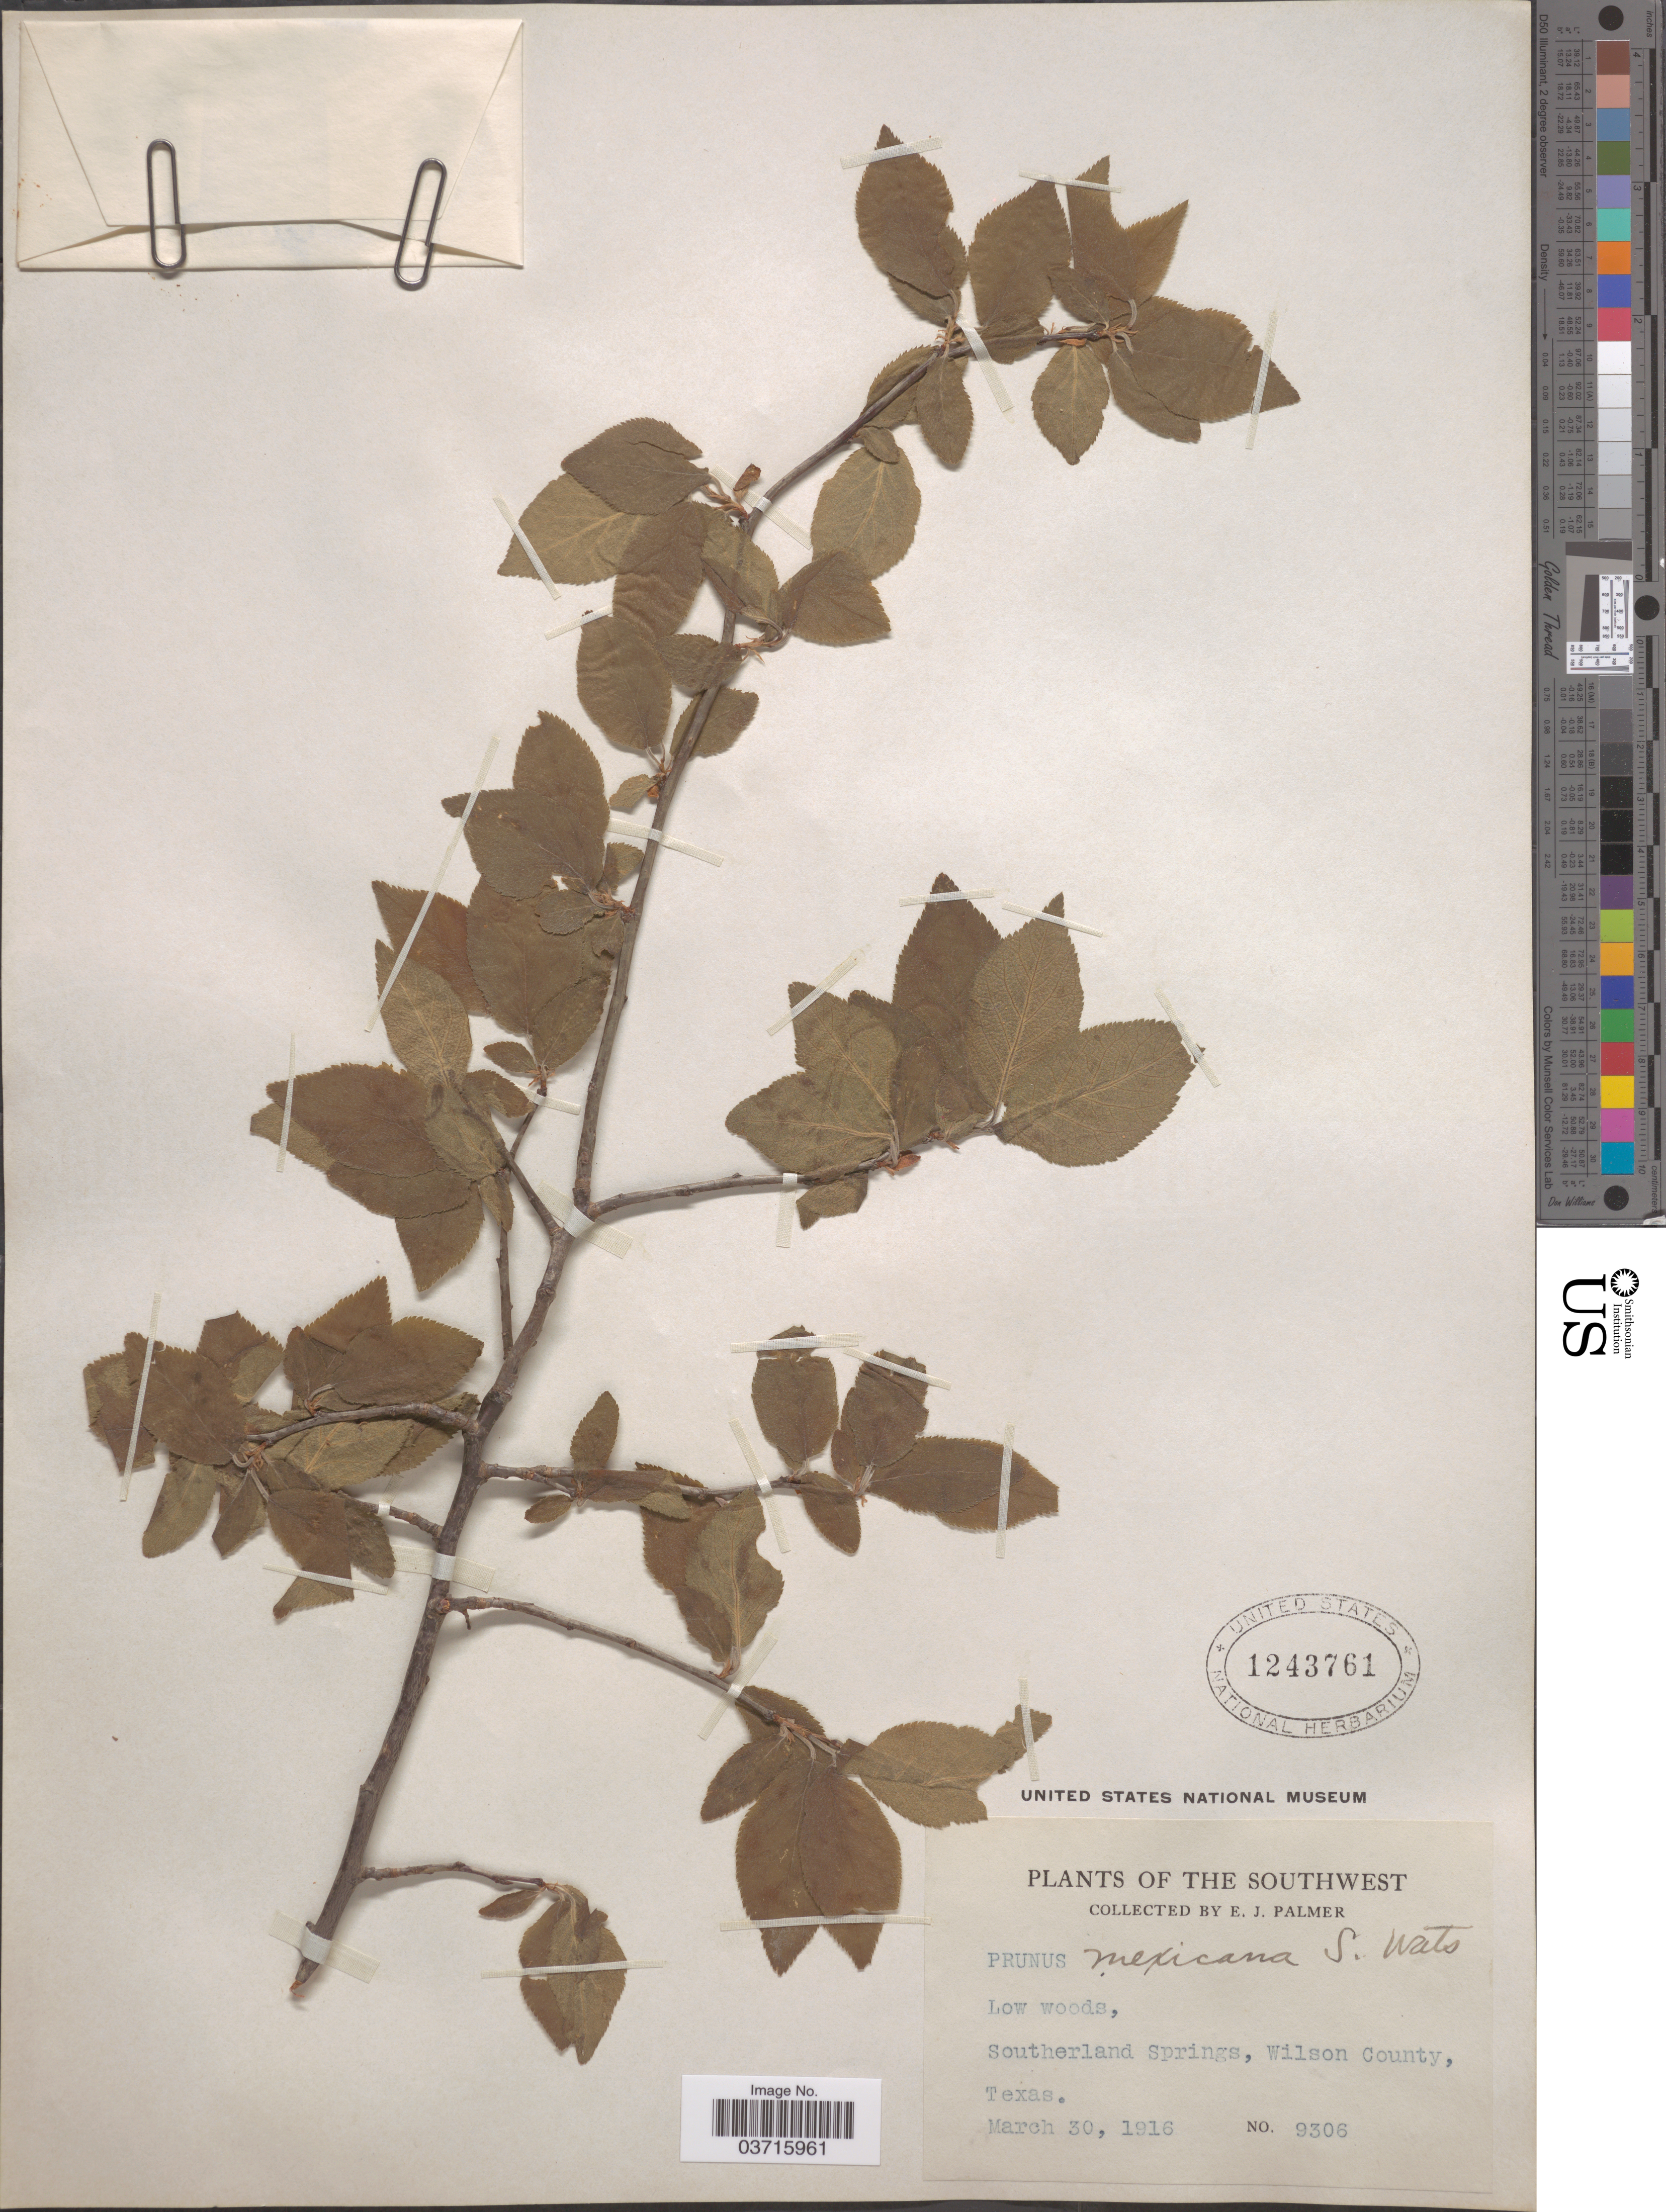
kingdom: Plantae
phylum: Tracheophyta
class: Magnoliopsida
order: Rosales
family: Rosaceae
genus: Prunus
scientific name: Prunus mexicana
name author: S. Watson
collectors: E. J. Palmer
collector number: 9306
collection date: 1916-03-30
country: United States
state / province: Texas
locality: The Southwest. Low woods, Southerland Springs, Wilson County.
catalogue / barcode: US 1243761